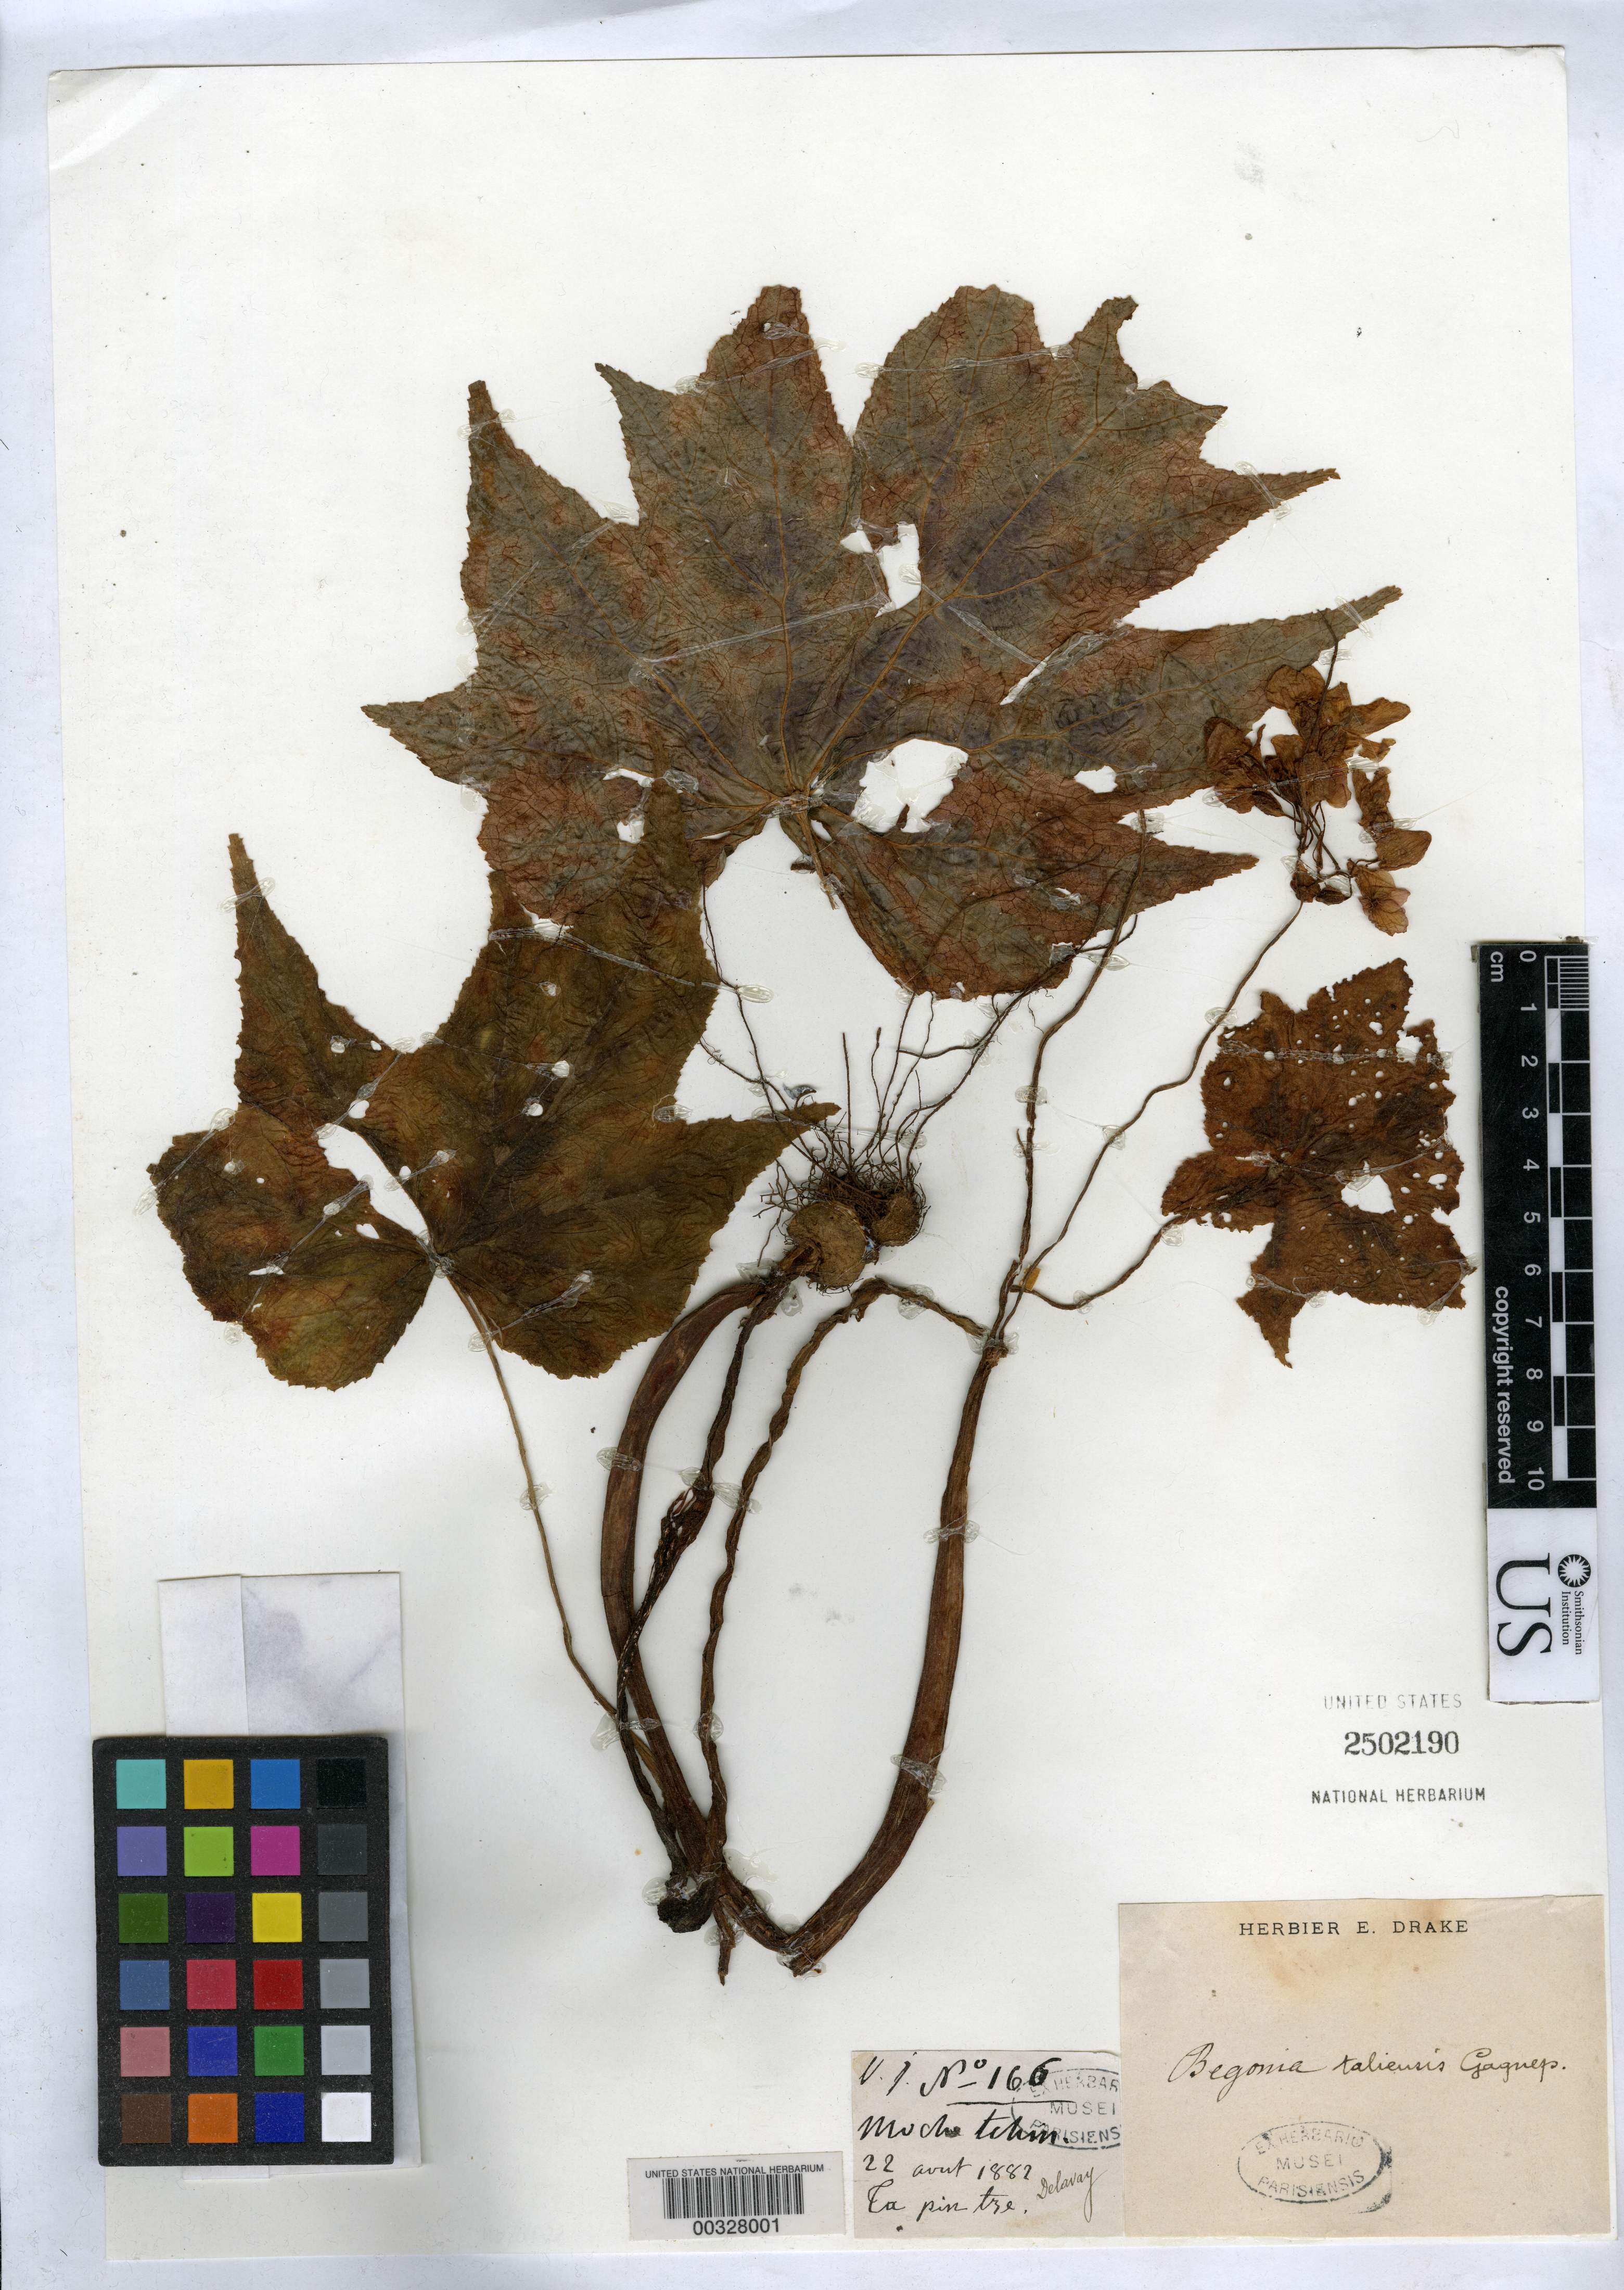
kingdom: Plantae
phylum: Tracheophyta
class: Magnoliopsida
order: Cucurbitales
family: Begoniaceae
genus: Begonia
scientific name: Begonia taliensis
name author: Gagnep.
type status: Possible Type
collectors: P. Delavay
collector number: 166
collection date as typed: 22 Aug 1882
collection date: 1882-08-22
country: China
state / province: Yunnan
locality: Mo che tchin, Ta pin tze.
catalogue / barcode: US 2502190